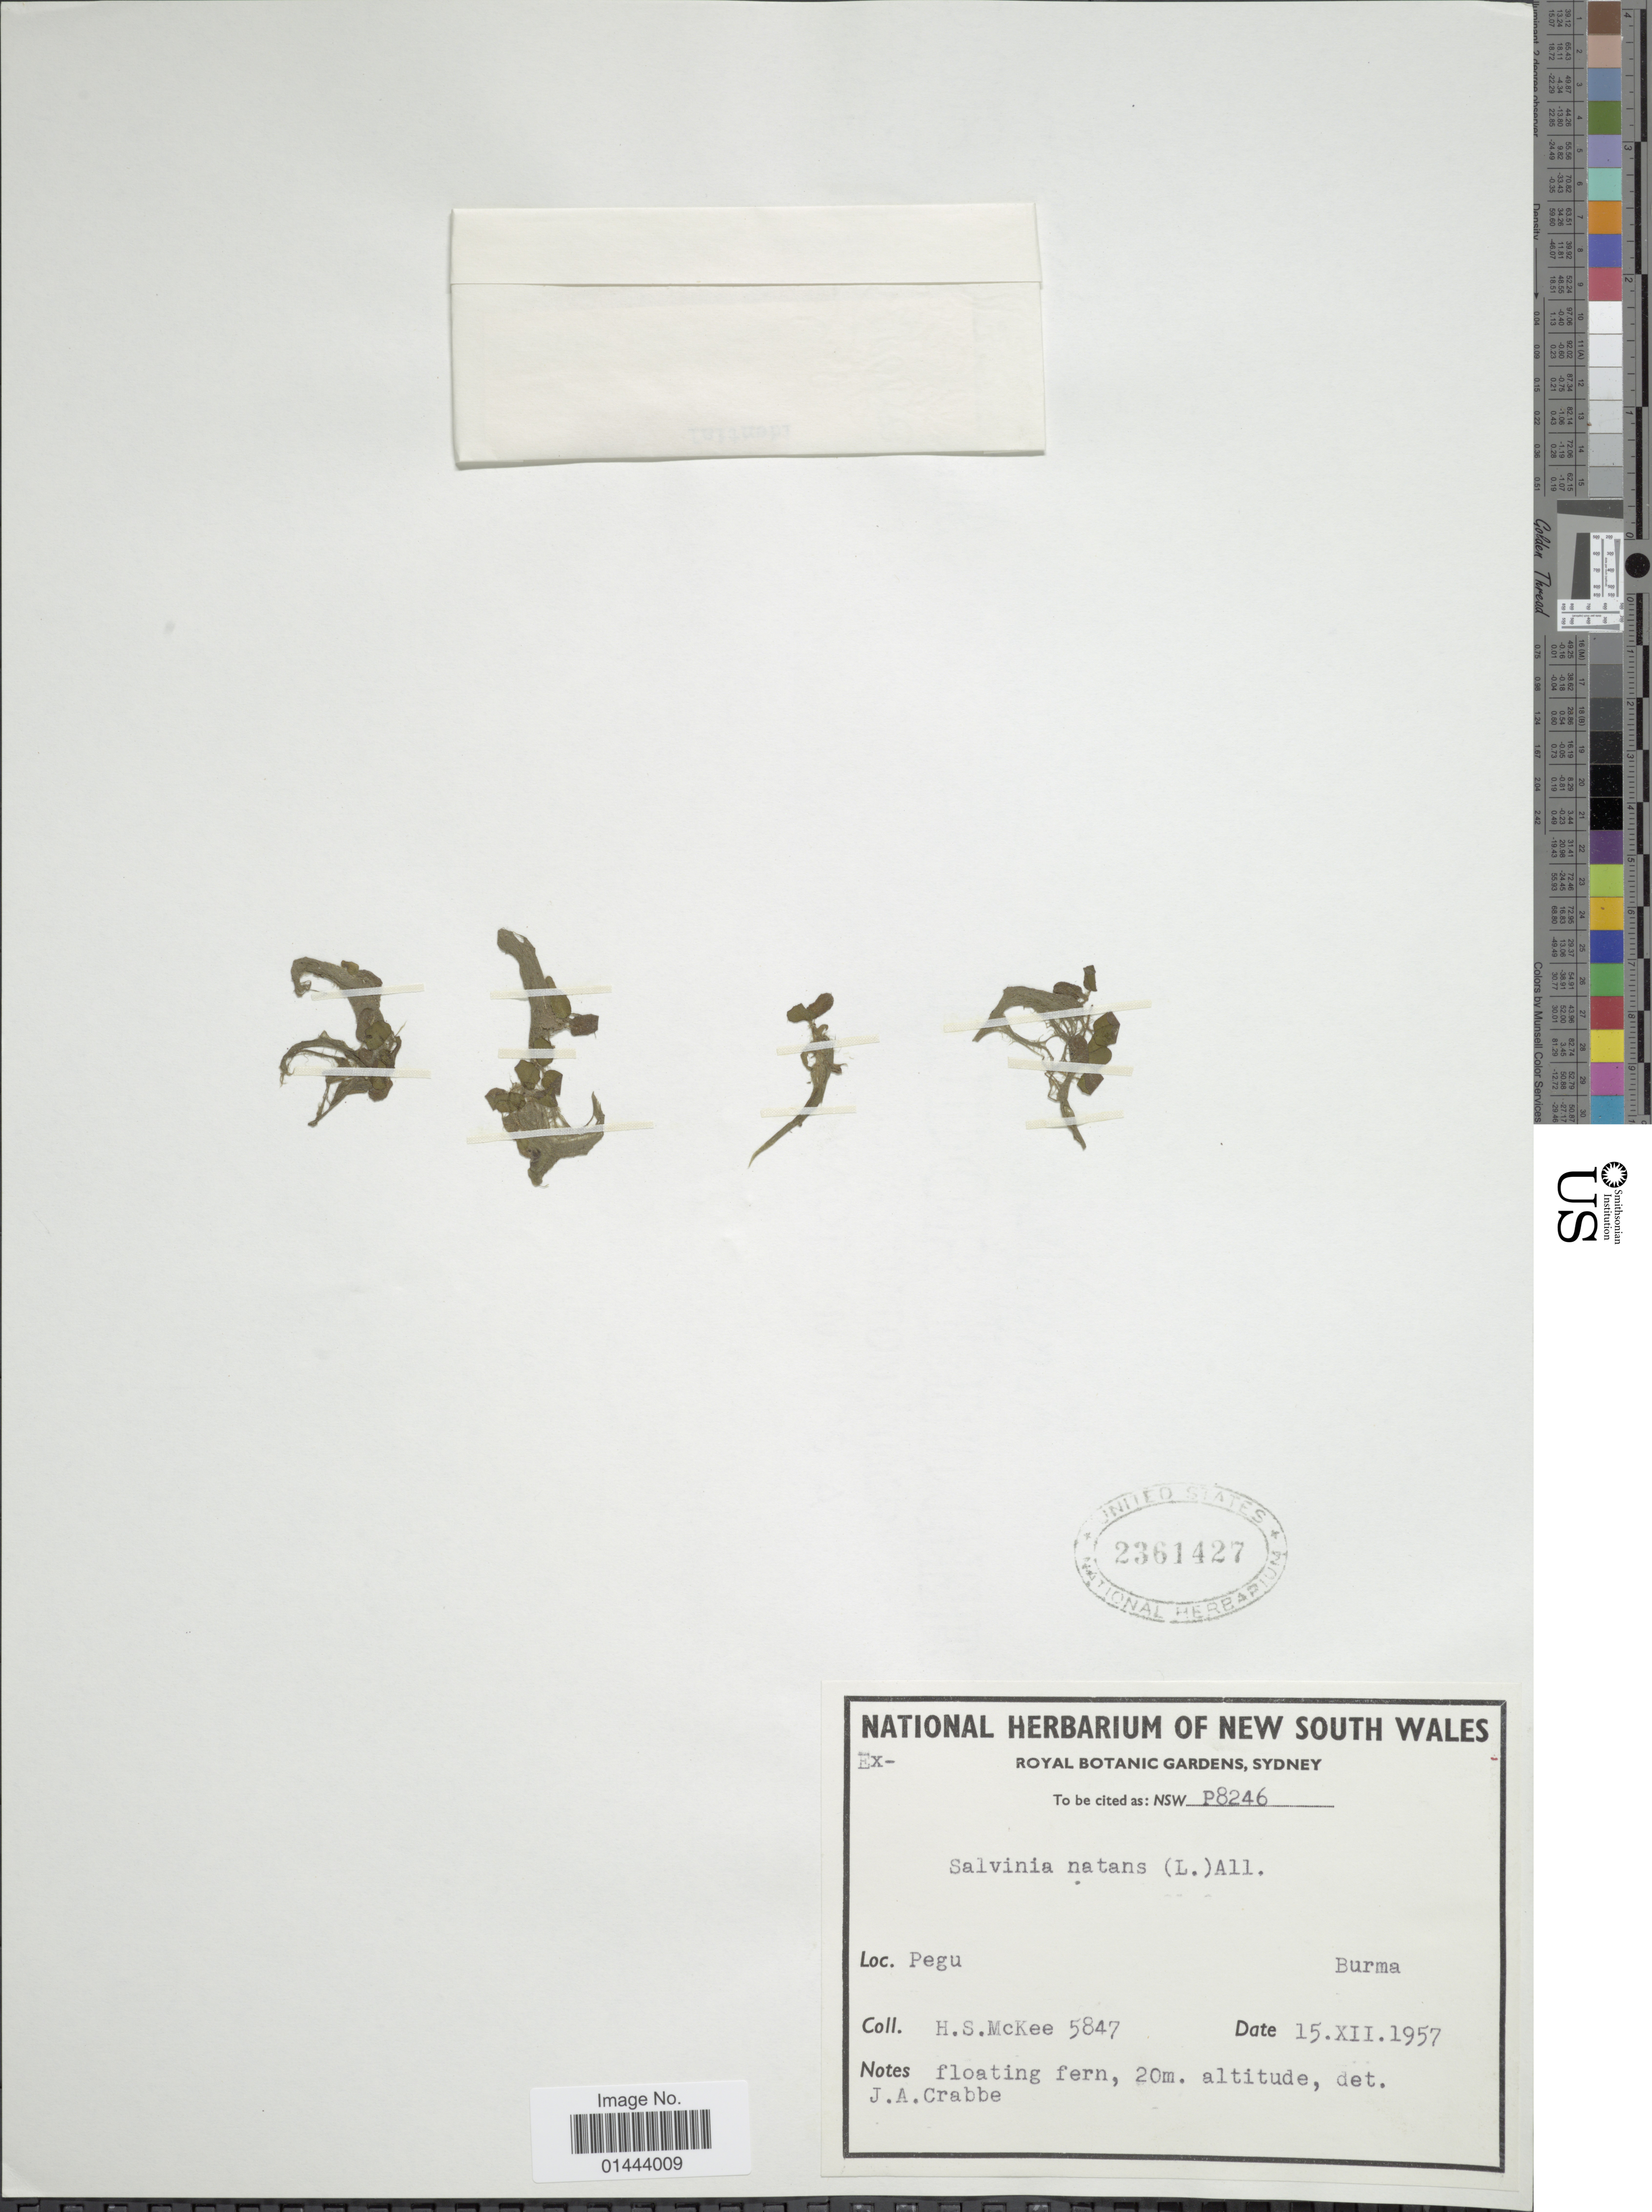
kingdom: Plantae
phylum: Tracheophyta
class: Polypodiopsida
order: Salviniales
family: Salviniaceae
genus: Salvinia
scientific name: Salvinia natans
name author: (L.) All.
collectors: H. S. McKee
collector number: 5847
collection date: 1957-12-15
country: Myanmar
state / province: Bago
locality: Pegu, Burma, flaoting fern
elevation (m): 20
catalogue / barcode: US 2361427